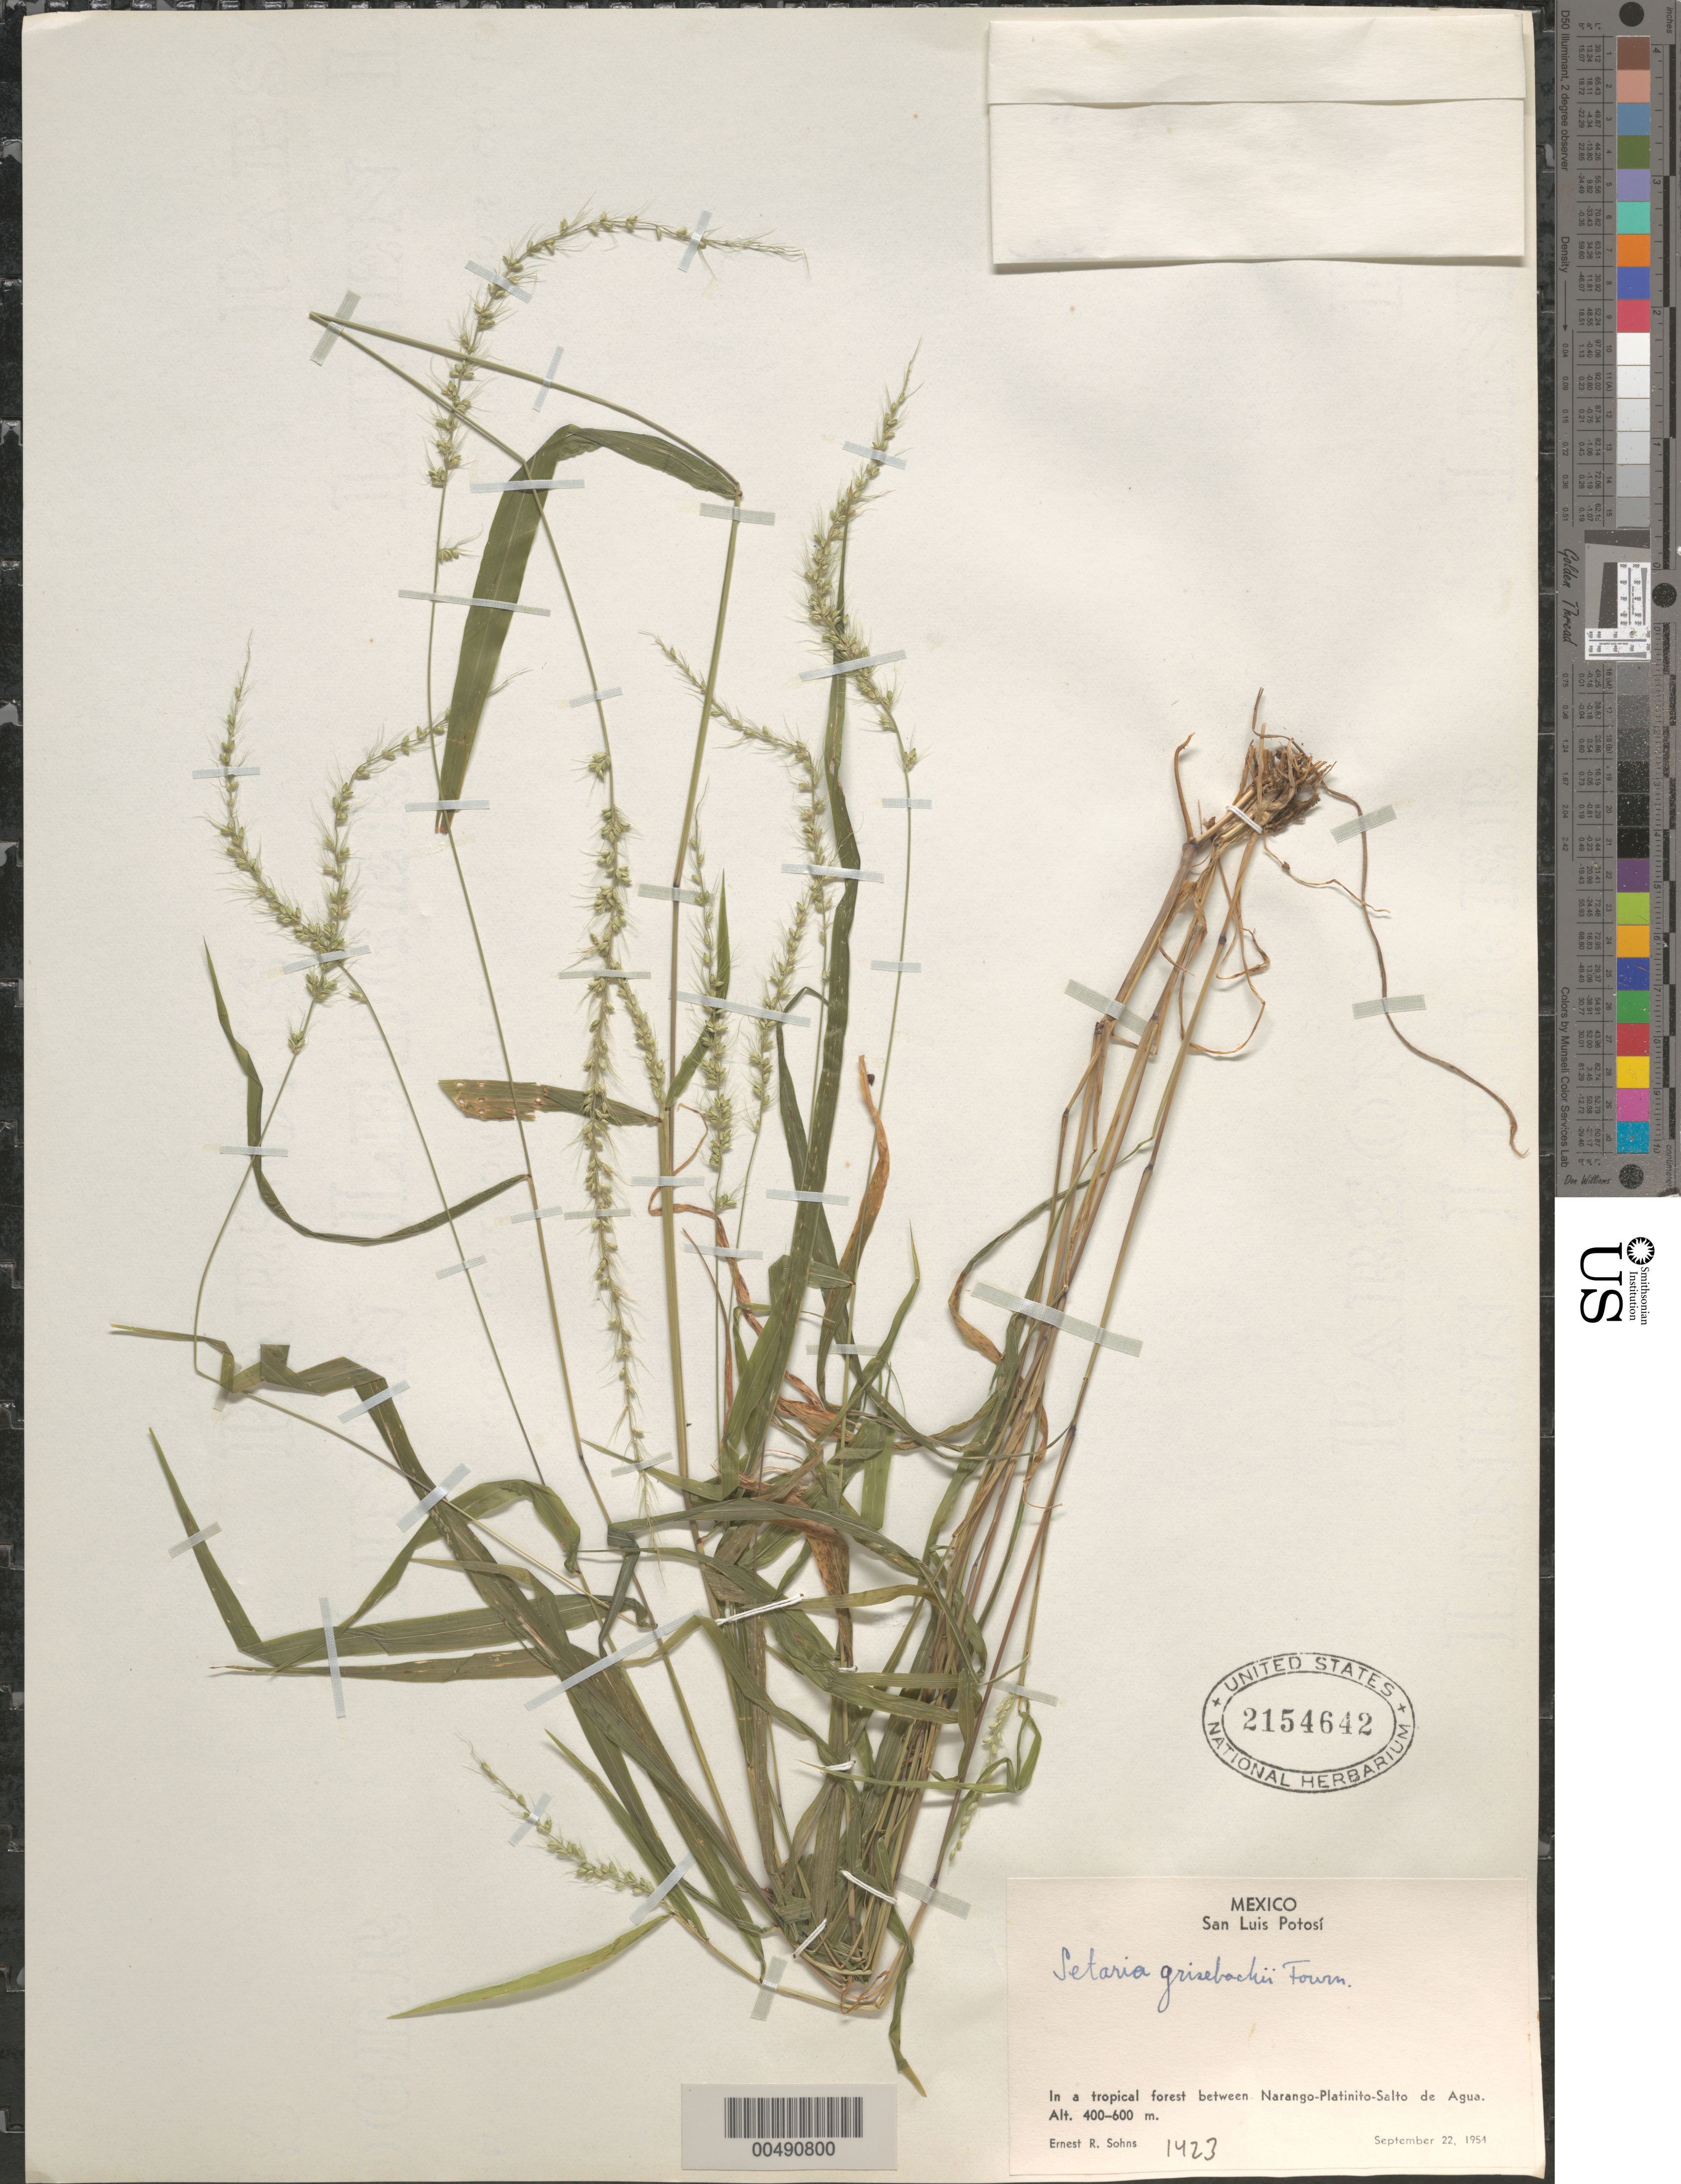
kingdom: Plantae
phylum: Tracheophyta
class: Liliopsida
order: Poales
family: Poaceae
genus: Setaria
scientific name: Setaria grisebachii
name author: E. Fourn.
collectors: E. R. Sohns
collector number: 1423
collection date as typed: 22 Sep 1954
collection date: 1954-09-22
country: Mexico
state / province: San Luis Potosi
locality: Between Narango-Platinito-Salto de Agua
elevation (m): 400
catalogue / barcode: US 2154642